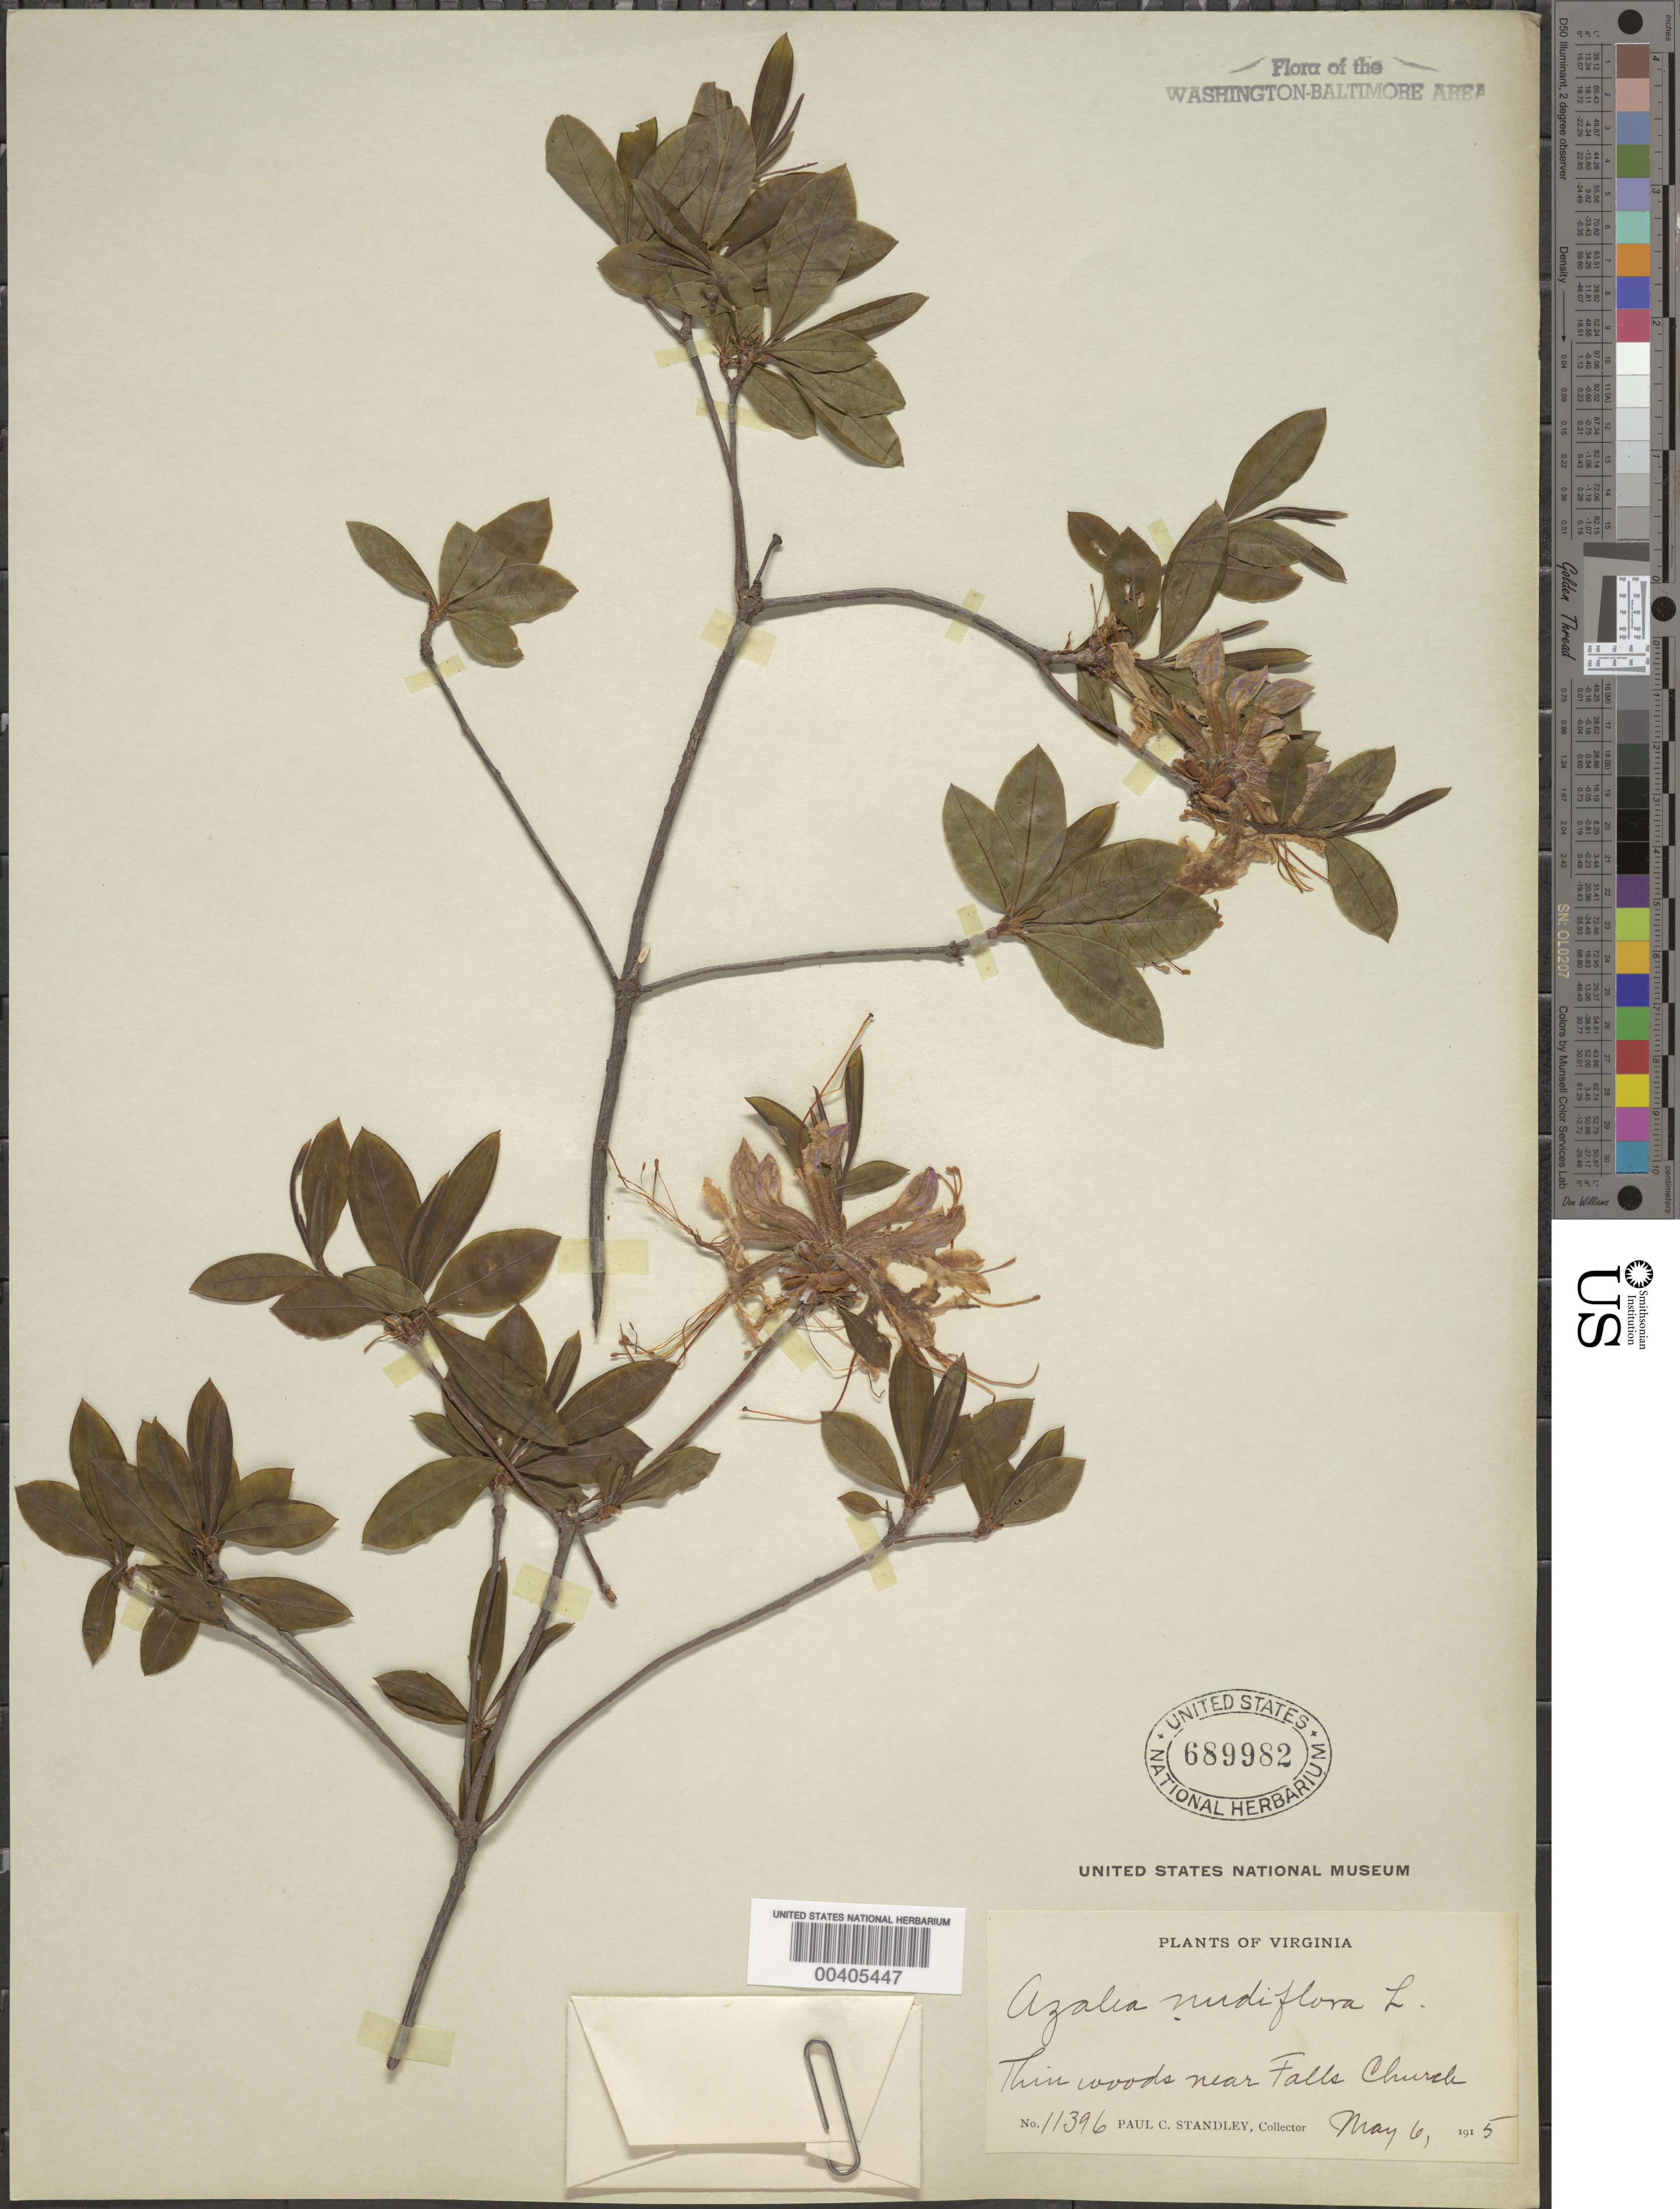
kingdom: Plantae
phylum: Tracheophyta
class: Magnoliopsida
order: Ericales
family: Ericaceae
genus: Rhododendron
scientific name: Rhododendron periclymenoides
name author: (Michx.) Shinners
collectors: P. C. Standley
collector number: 11396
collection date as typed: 06 May 1915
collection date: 1915-05-06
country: United States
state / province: Virginia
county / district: City of Falls Church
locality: Falls Church vicinity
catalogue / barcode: US 689982